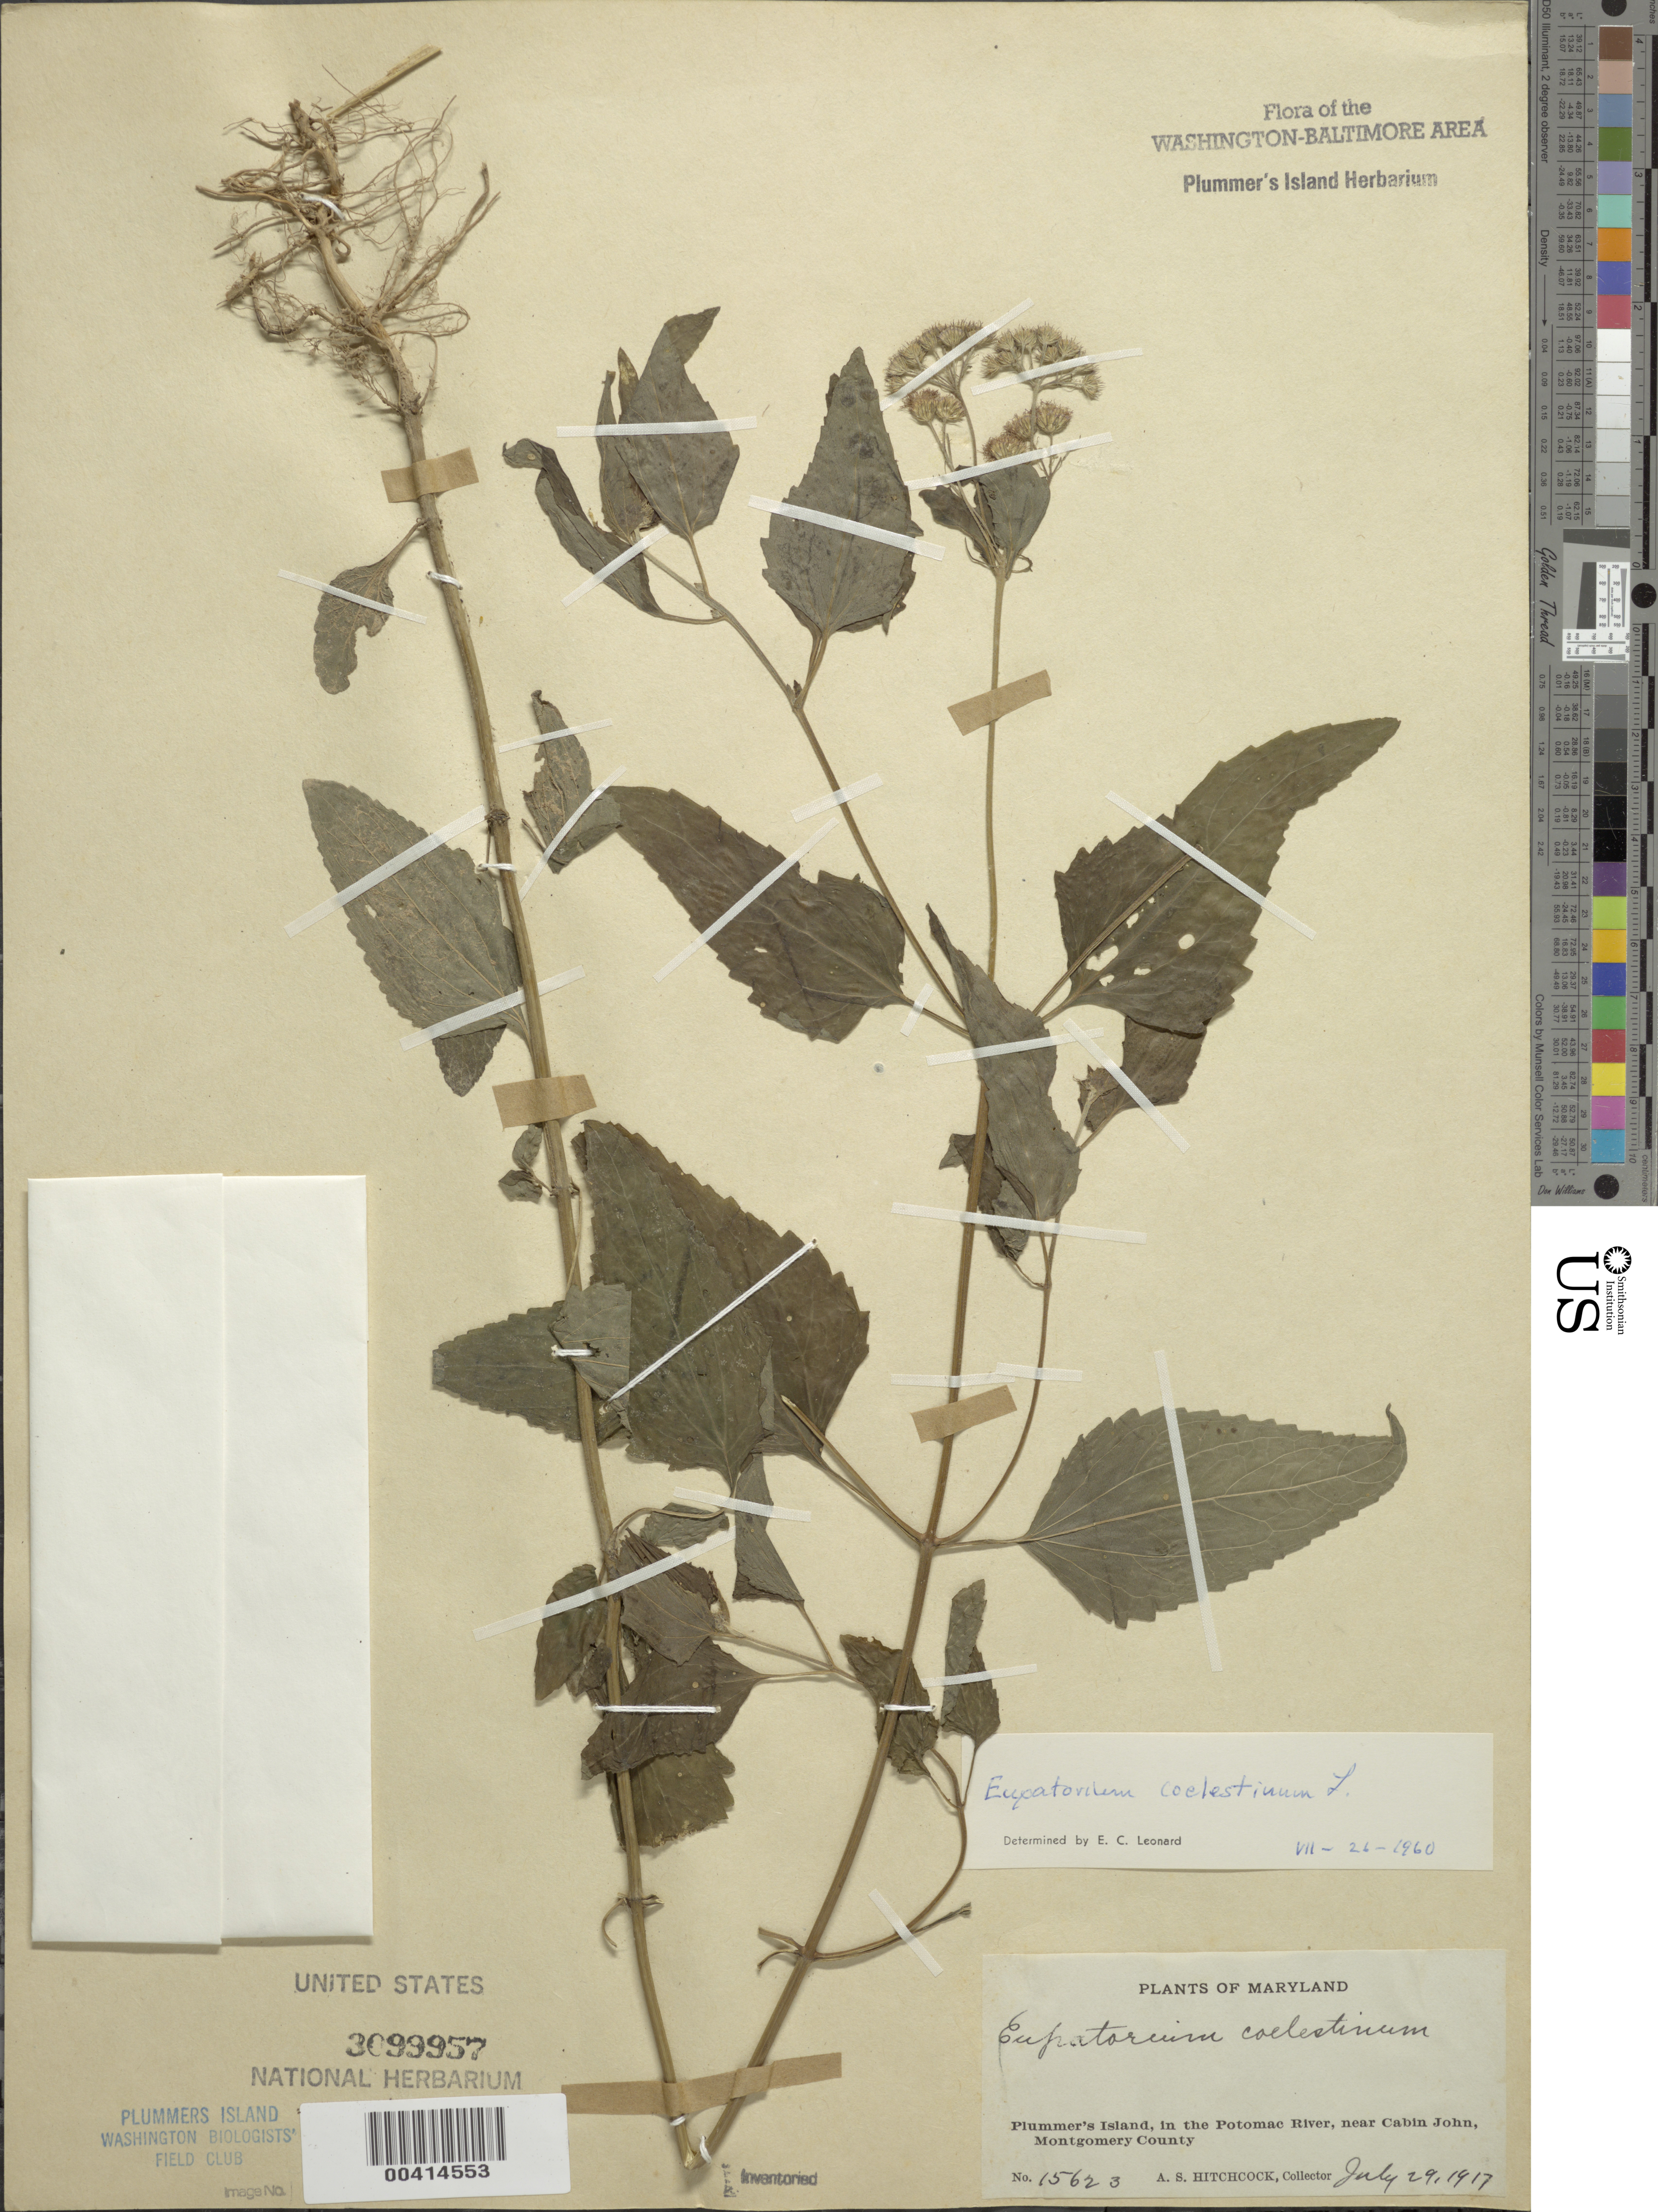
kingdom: Plantae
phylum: Tracheophyta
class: Magnoliopsida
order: Asterales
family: Asteraceae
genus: Conoclinium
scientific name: Conoclinium coelestinum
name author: (L.) DC.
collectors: A. S. Hitchcock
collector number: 15623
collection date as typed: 29 Jul 1917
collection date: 1917-07-29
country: United States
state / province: Maryland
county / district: Montgomery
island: Plummers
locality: Plummer's Island C. & O. Canal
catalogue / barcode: US 3099957